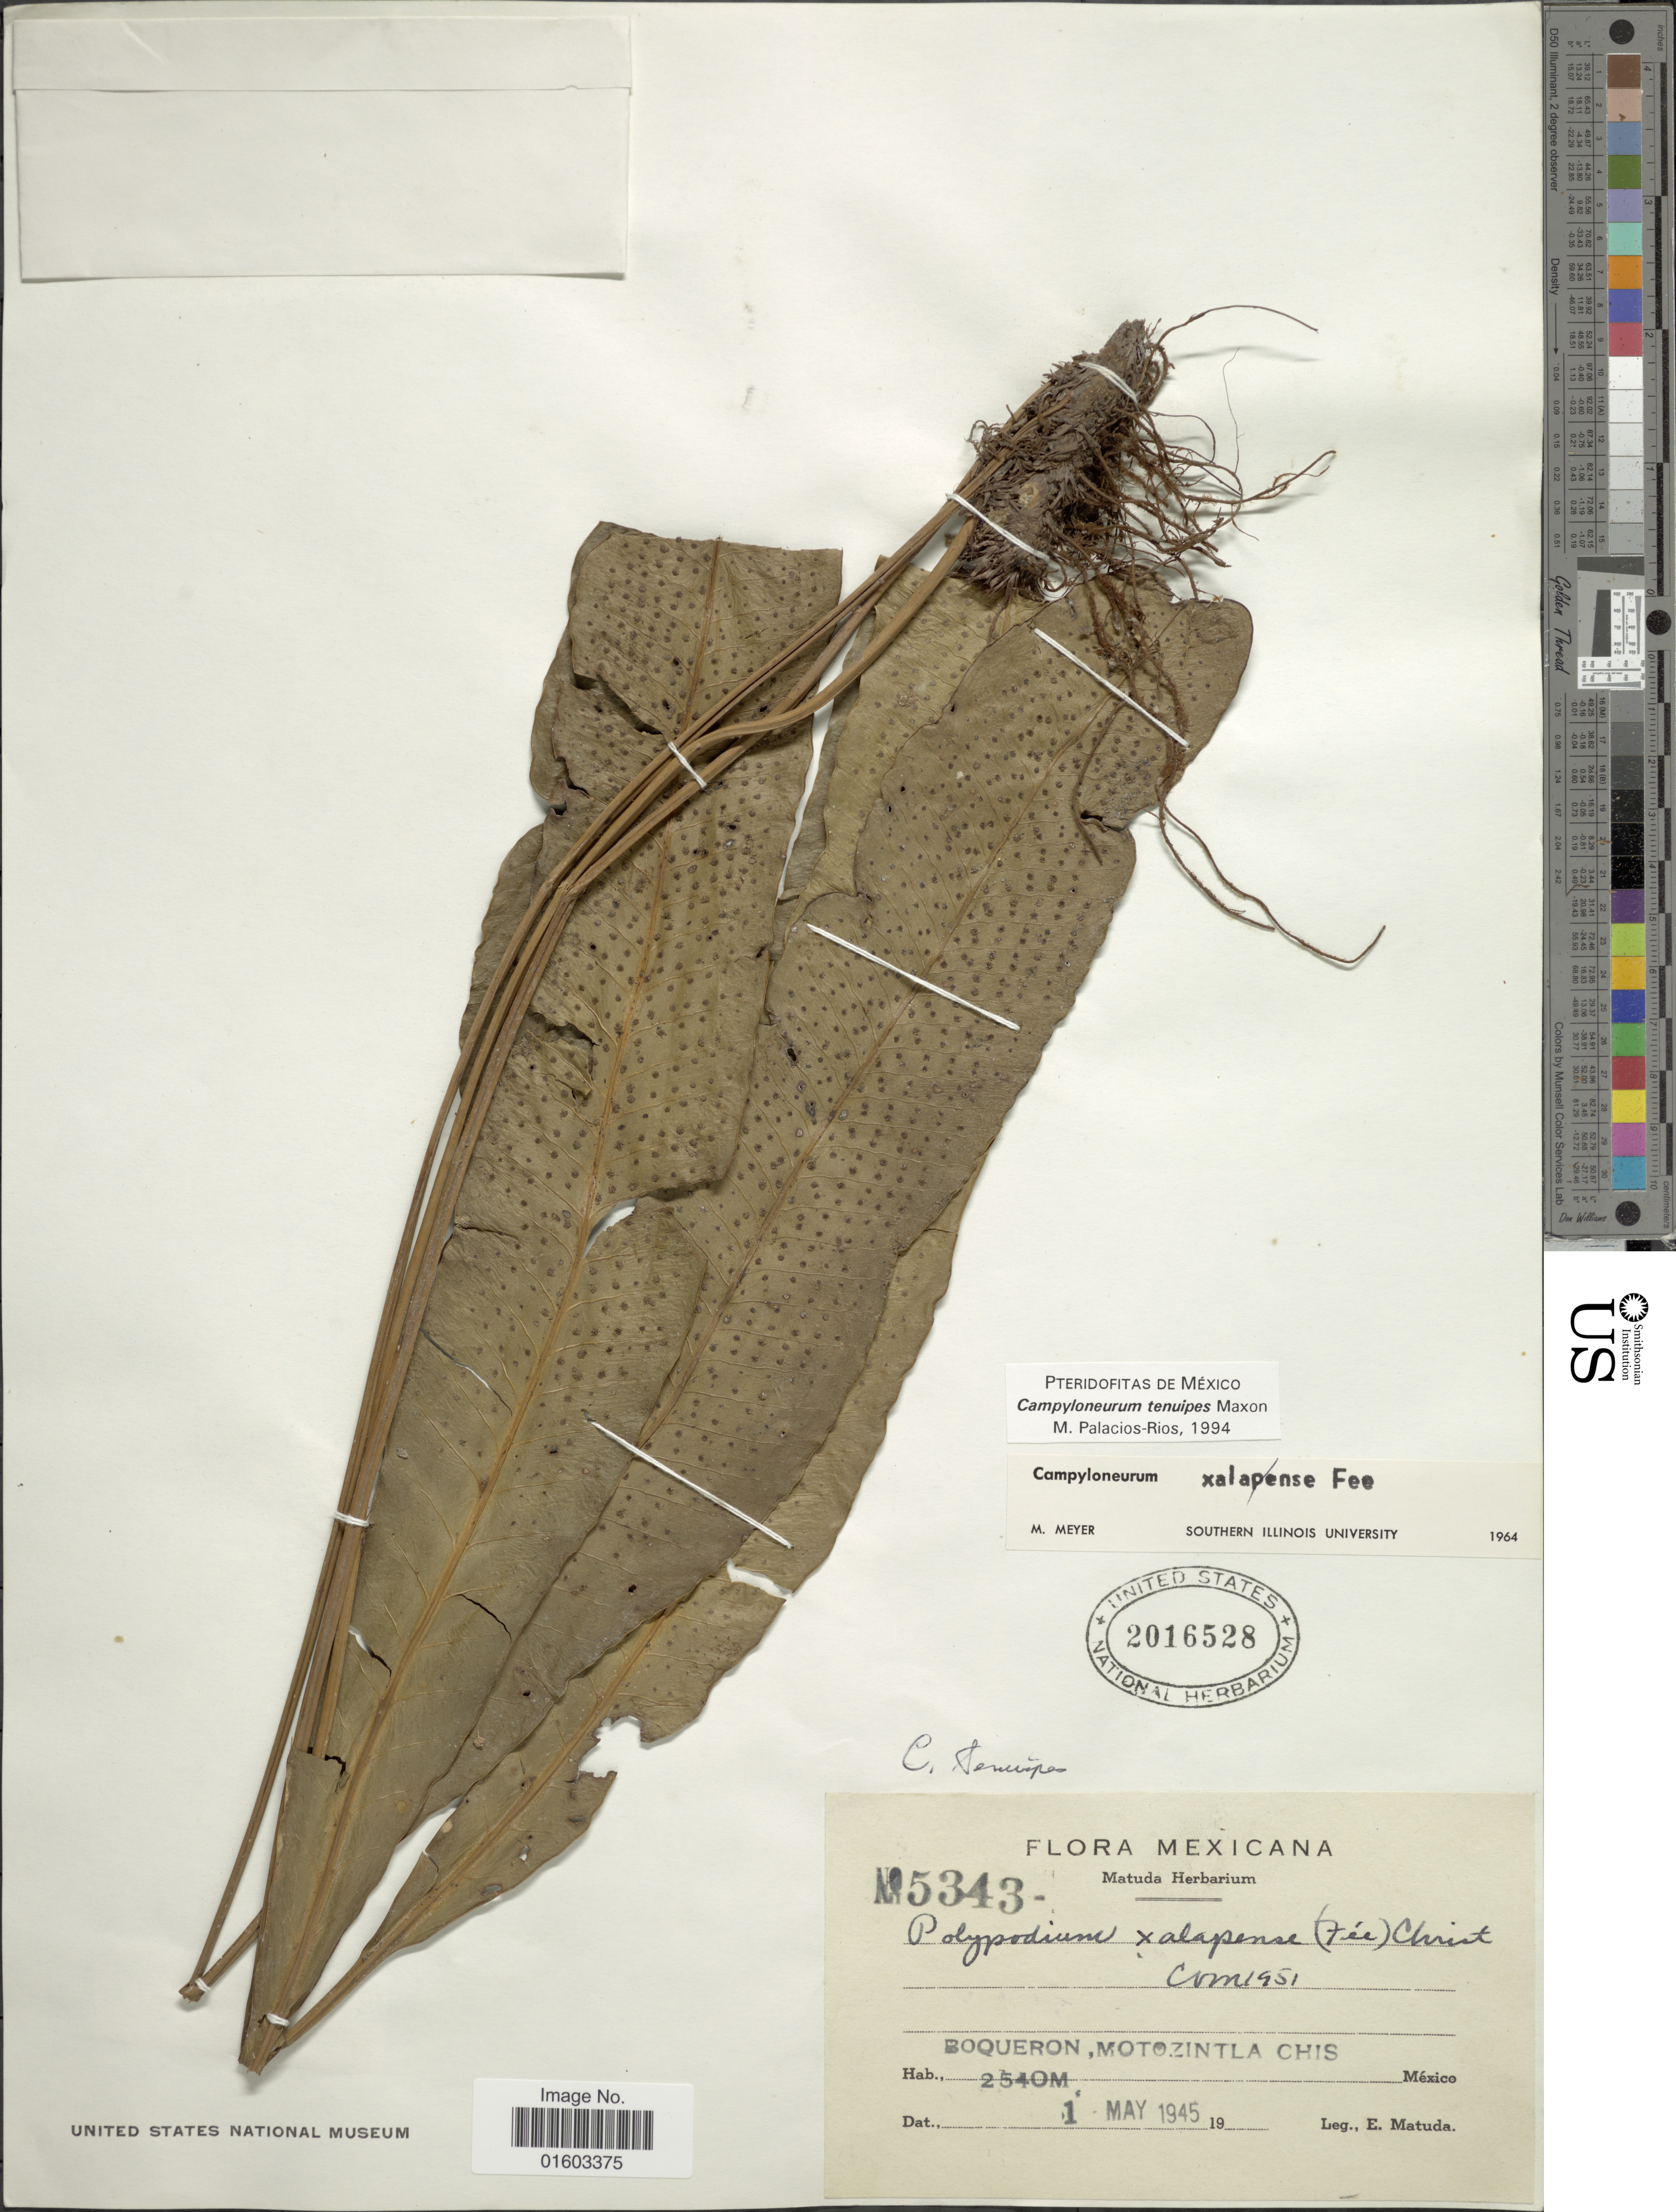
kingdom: Plantae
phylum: Tracheophyta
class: Polypodiopsida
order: Polypodiales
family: Polypodiaceae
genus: Campyloneurum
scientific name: Campyloneurum tenuipes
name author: Maxon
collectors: E. Matuda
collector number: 5343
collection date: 1945-05-01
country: Mexico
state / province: Chiapas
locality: Boqueron, Motozintla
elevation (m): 2540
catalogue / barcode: US 2016528